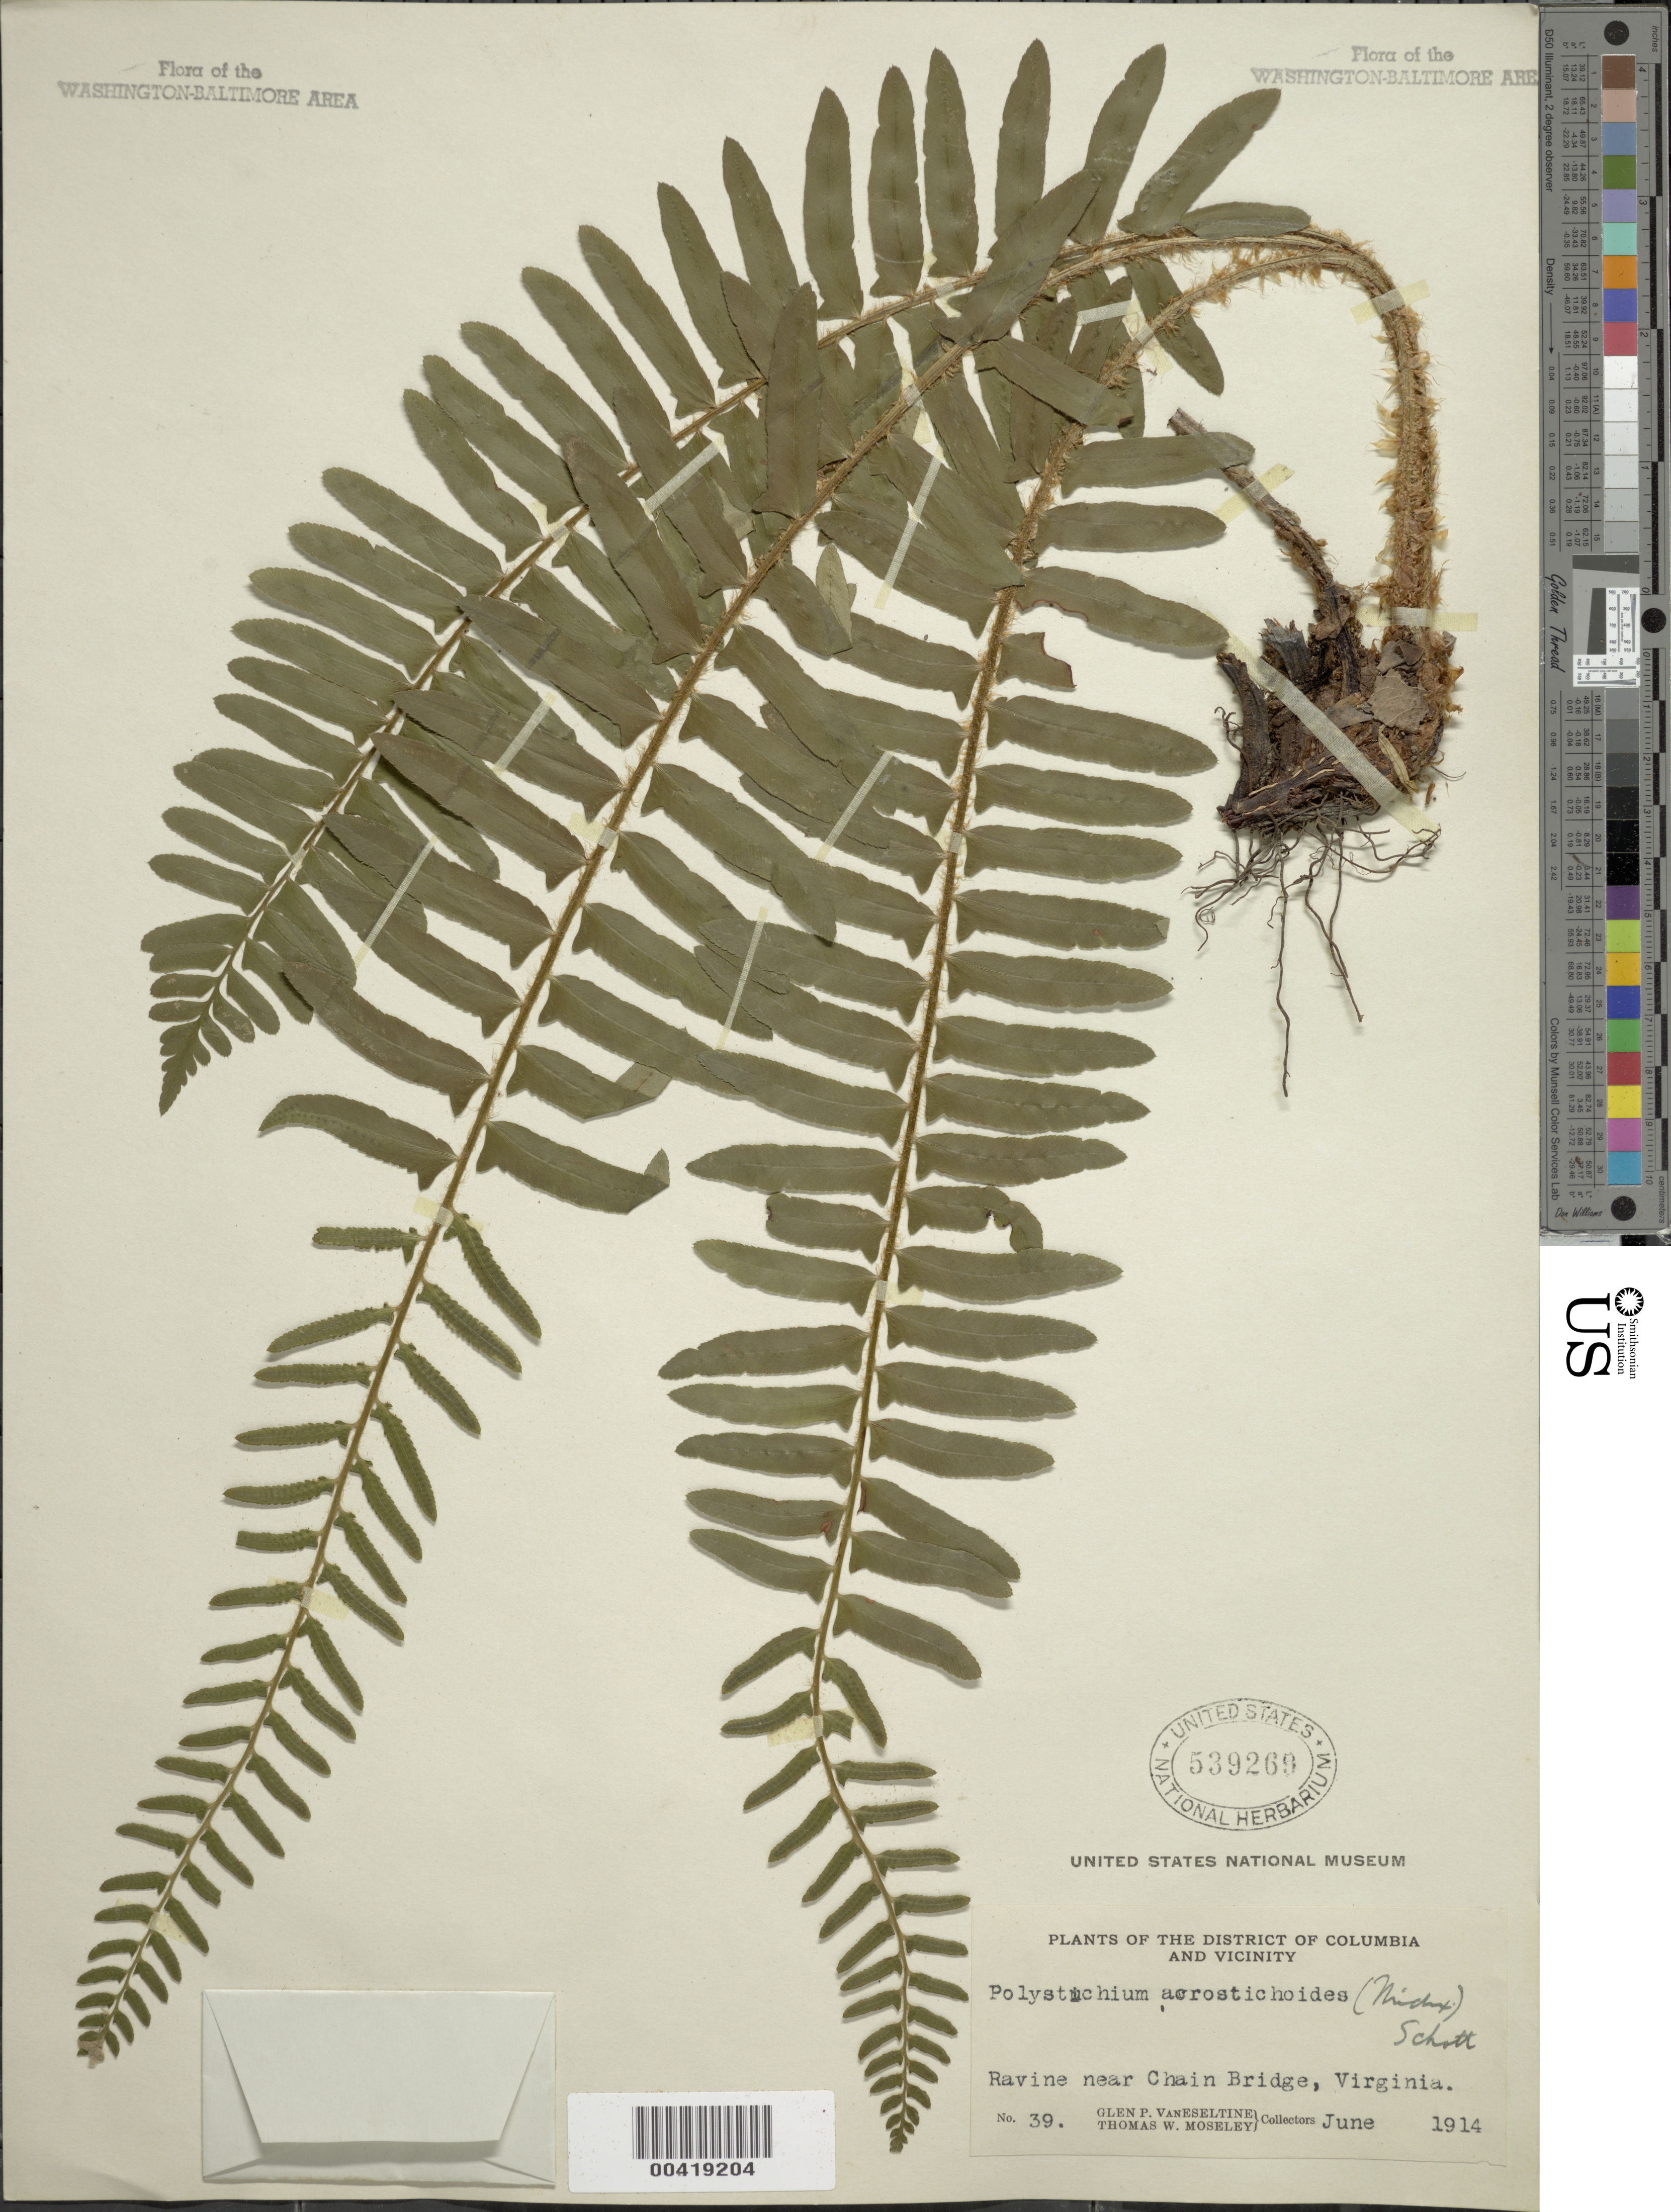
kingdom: Plantae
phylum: Tracheophyta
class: Polypodiopsida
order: Polypodiales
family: Dryopteridaceae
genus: Polystichum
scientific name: Polystichum acrostichoides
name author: (Michx.) Schott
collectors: G. P. Van Eseltine & T. Moseley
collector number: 39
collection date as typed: Jun 1914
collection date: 1914-06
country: United States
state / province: Virginia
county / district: Fairfax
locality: Ravine near Chain Bridge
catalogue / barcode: US 539269